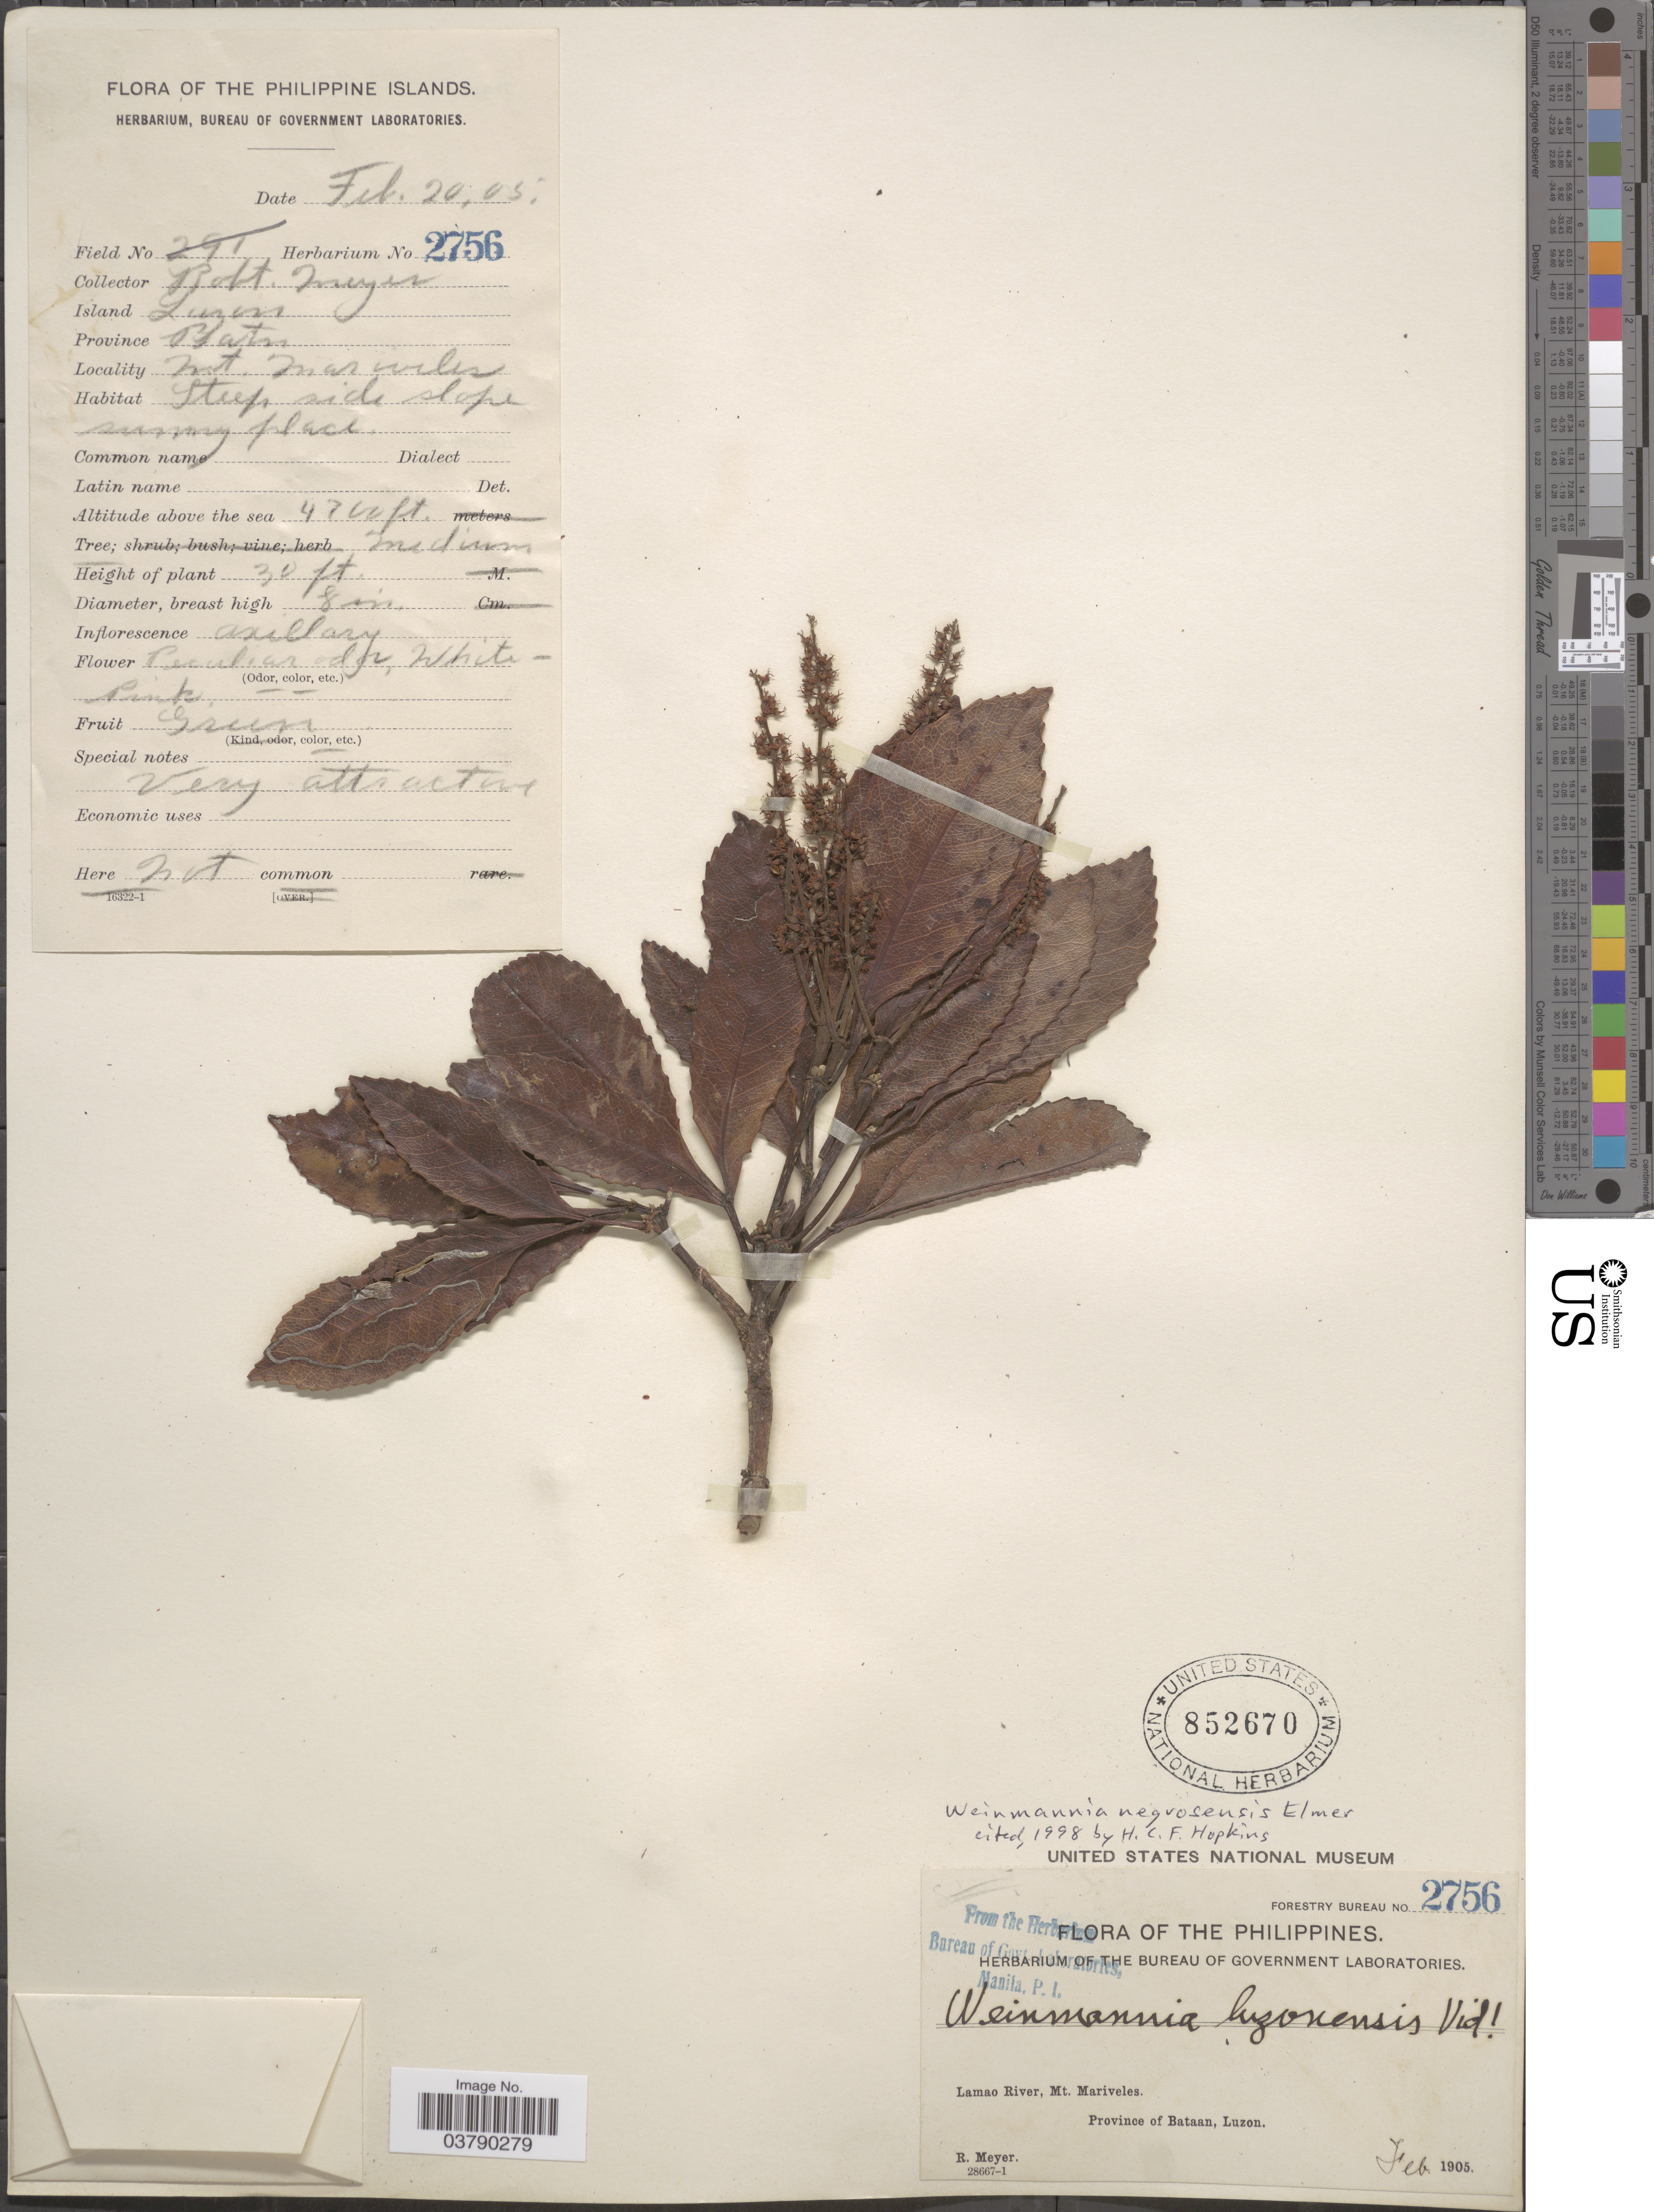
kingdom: Plantae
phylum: Tracheophyta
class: Magnoliopsida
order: Oxalidales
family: Cunoniaceae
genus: Pterophylla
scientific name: Pterophylla negrosensis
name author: (Elmer) Pillon & H.C. Hopkins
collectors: R. Meyer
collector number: Forestry Bureau 2756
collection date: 1905-02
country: Philippines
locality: Lamao River, Mt. Mariveles. Province of Bataan, Luzon.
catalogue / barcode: US 852670